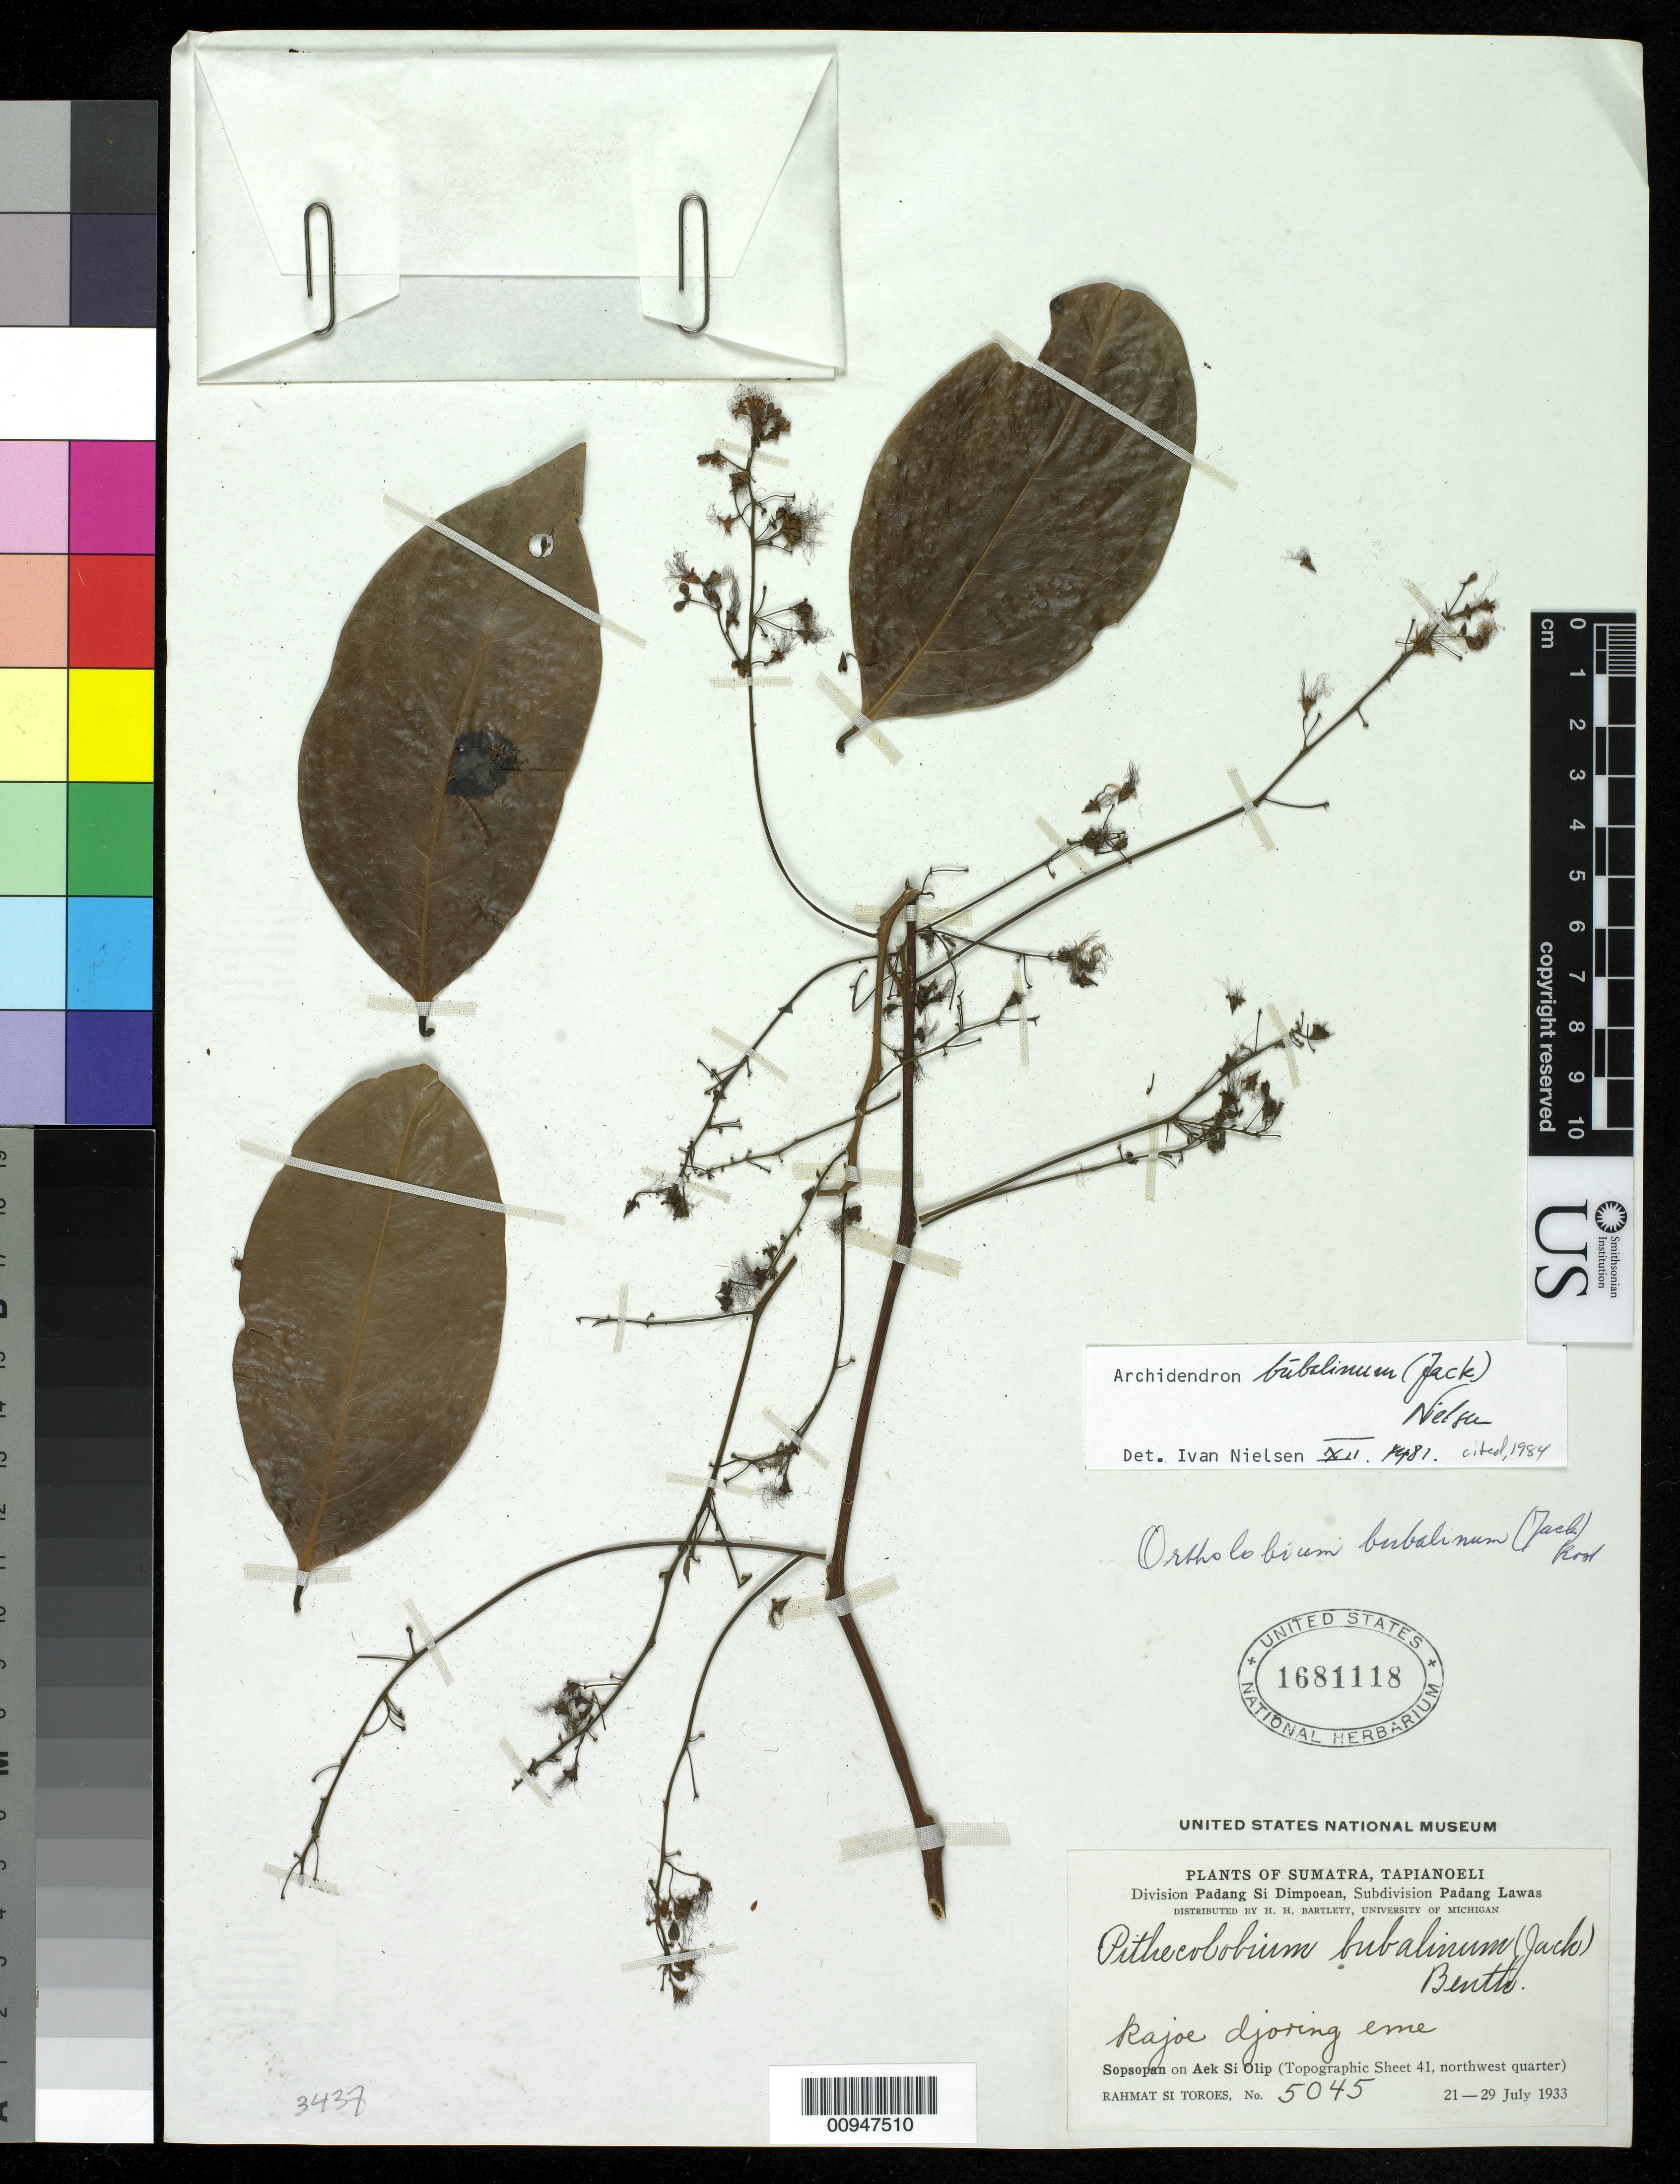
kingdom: Plantae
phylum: Tracheophyta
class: Magnoliopsida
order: Fabales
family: Fabaceae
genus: Archidendron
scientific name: Archidendron bubalinum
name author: (Jack) I.C. Nielsen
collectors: Rahmat Si Boeea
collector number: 5045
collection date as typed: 21 Jul 1933 to 29 Jul 1933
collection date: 1933-07-21/1933-07-29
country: Indonesia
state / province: Sumatra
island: Sumatra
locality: Sopsopan on Aek Si Olip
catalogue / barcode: US 1681118